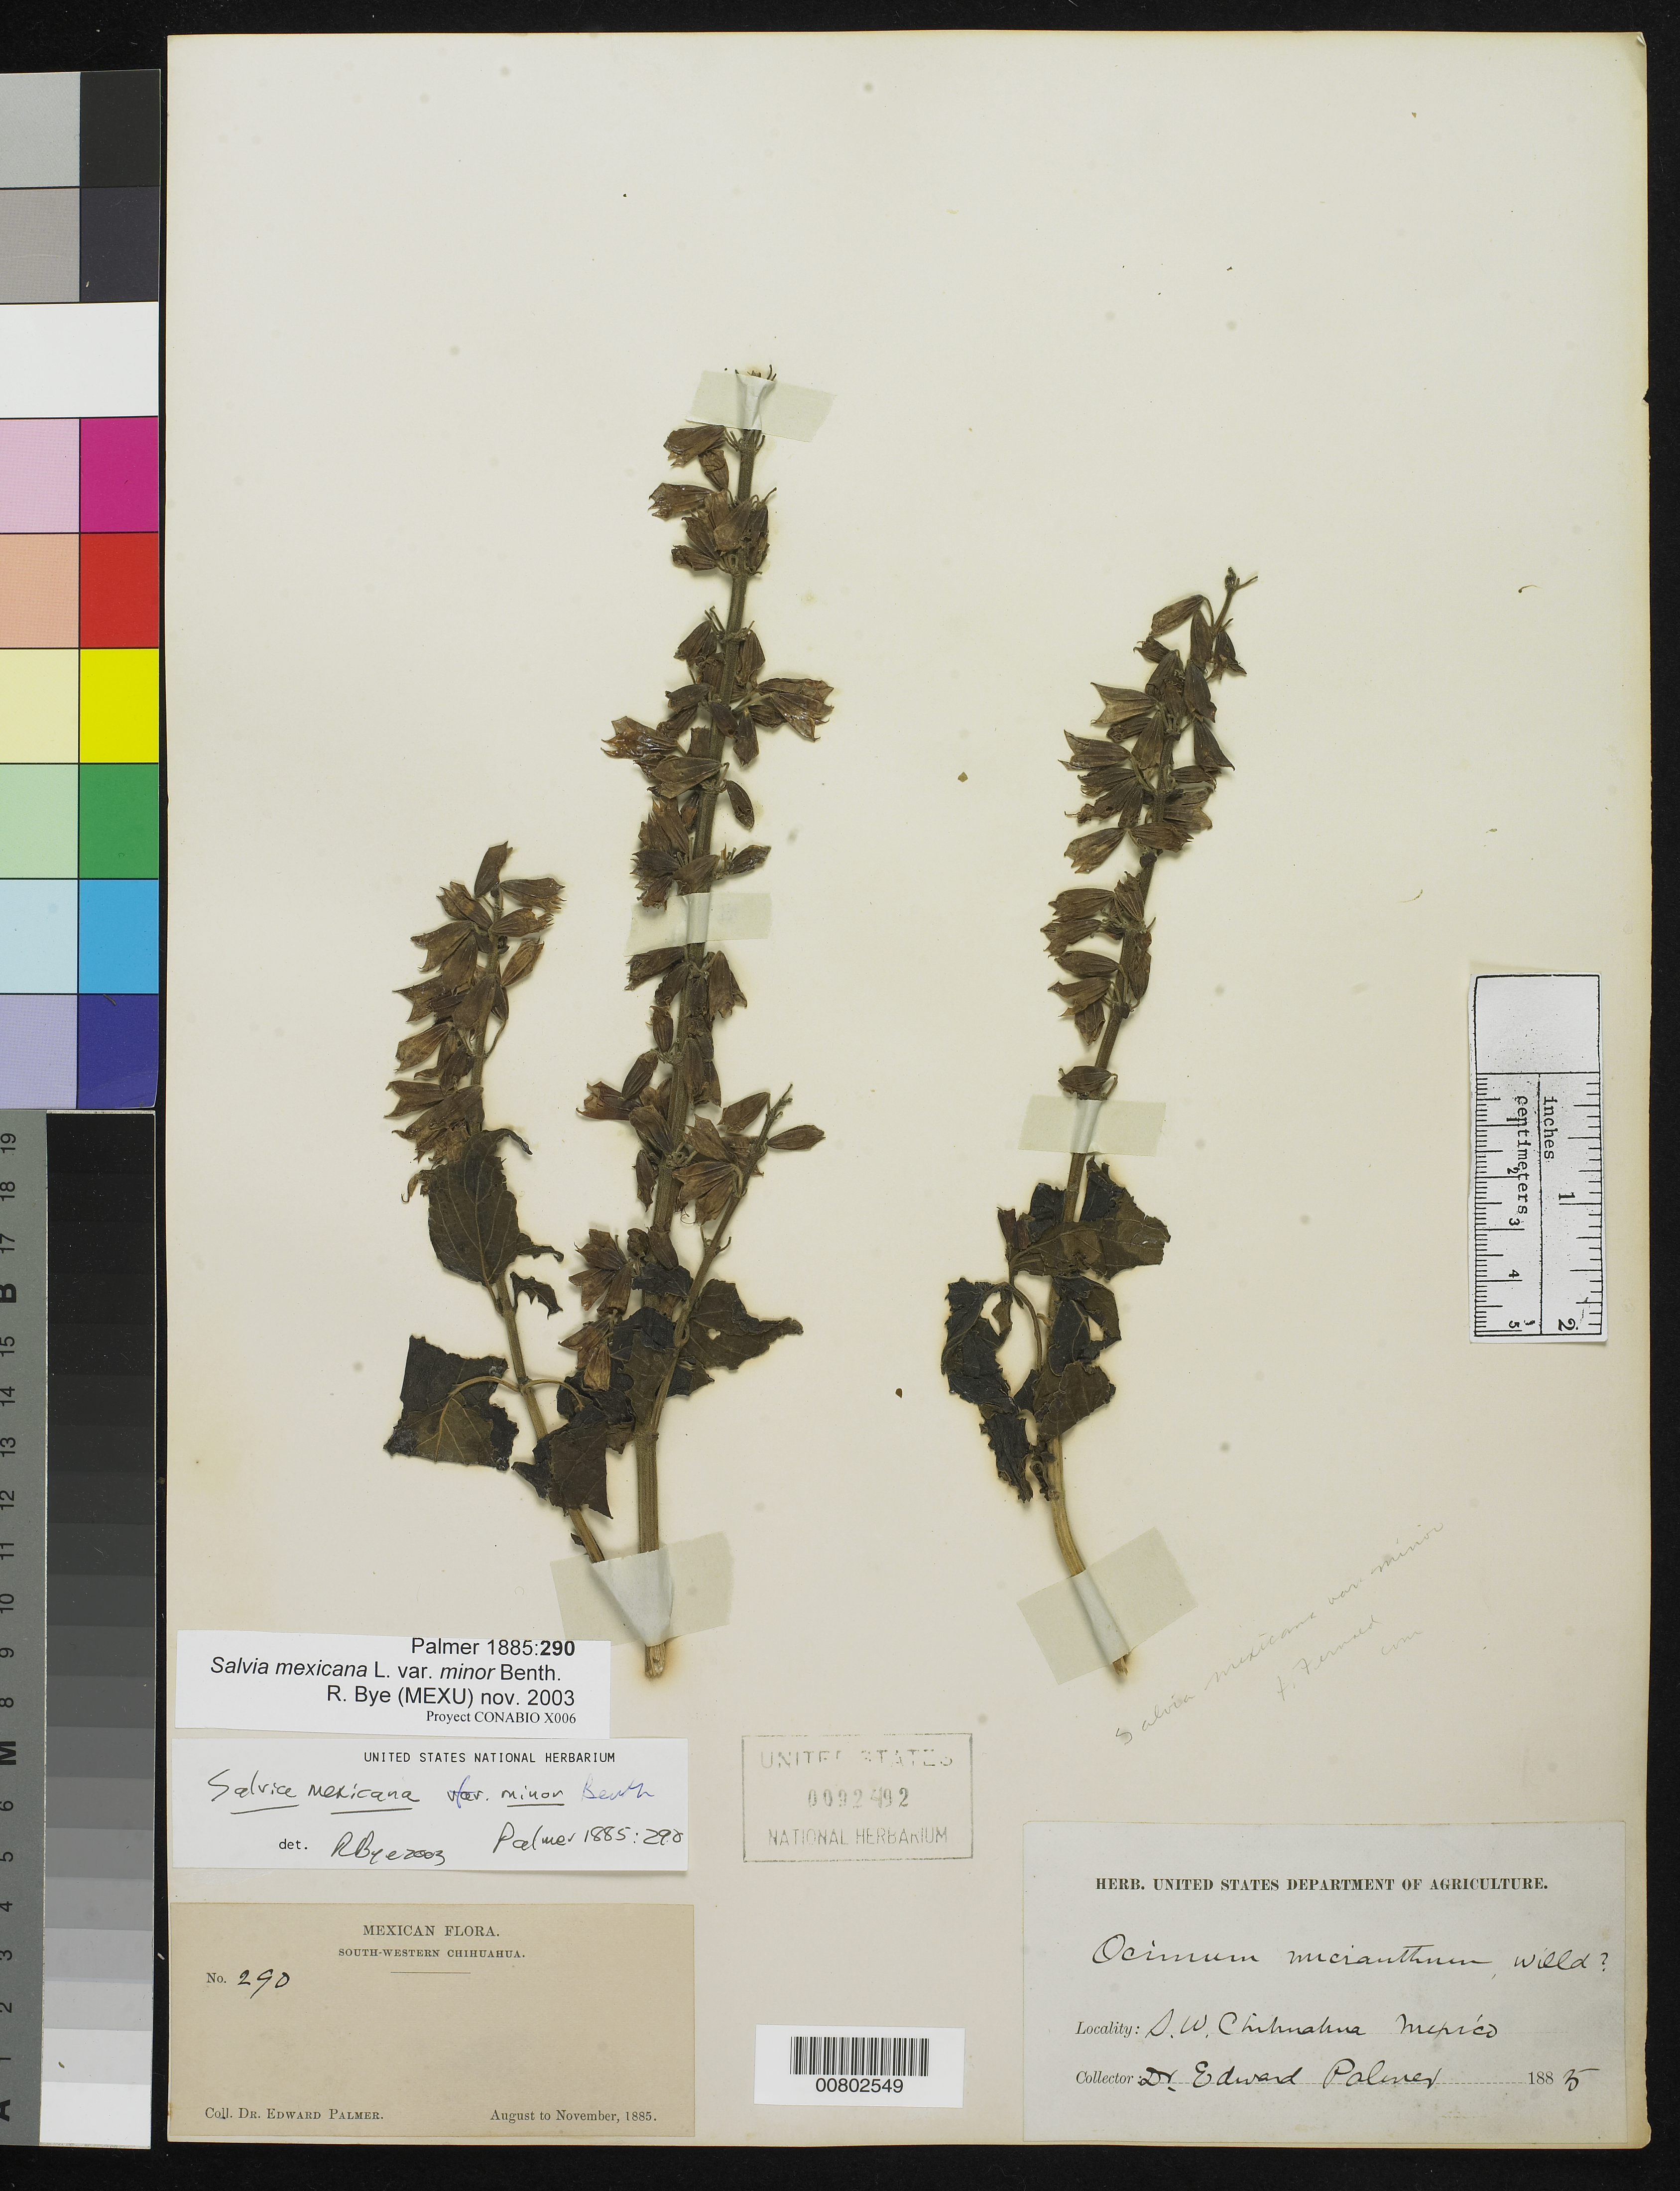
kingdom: Plantae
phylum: Tracheophyta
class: Magnoliopsida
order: Lamiales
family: Lamiaceae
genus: Salvia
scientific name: Salvia mexicana var. minor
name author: L.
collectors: E. Palmer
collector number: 290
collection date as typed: Aug 1885 to -- Nov 1885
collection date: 1885-08/1885-11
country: Mexico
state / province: Chihuahua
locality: SW Chihuahua.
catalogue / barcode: US 92492